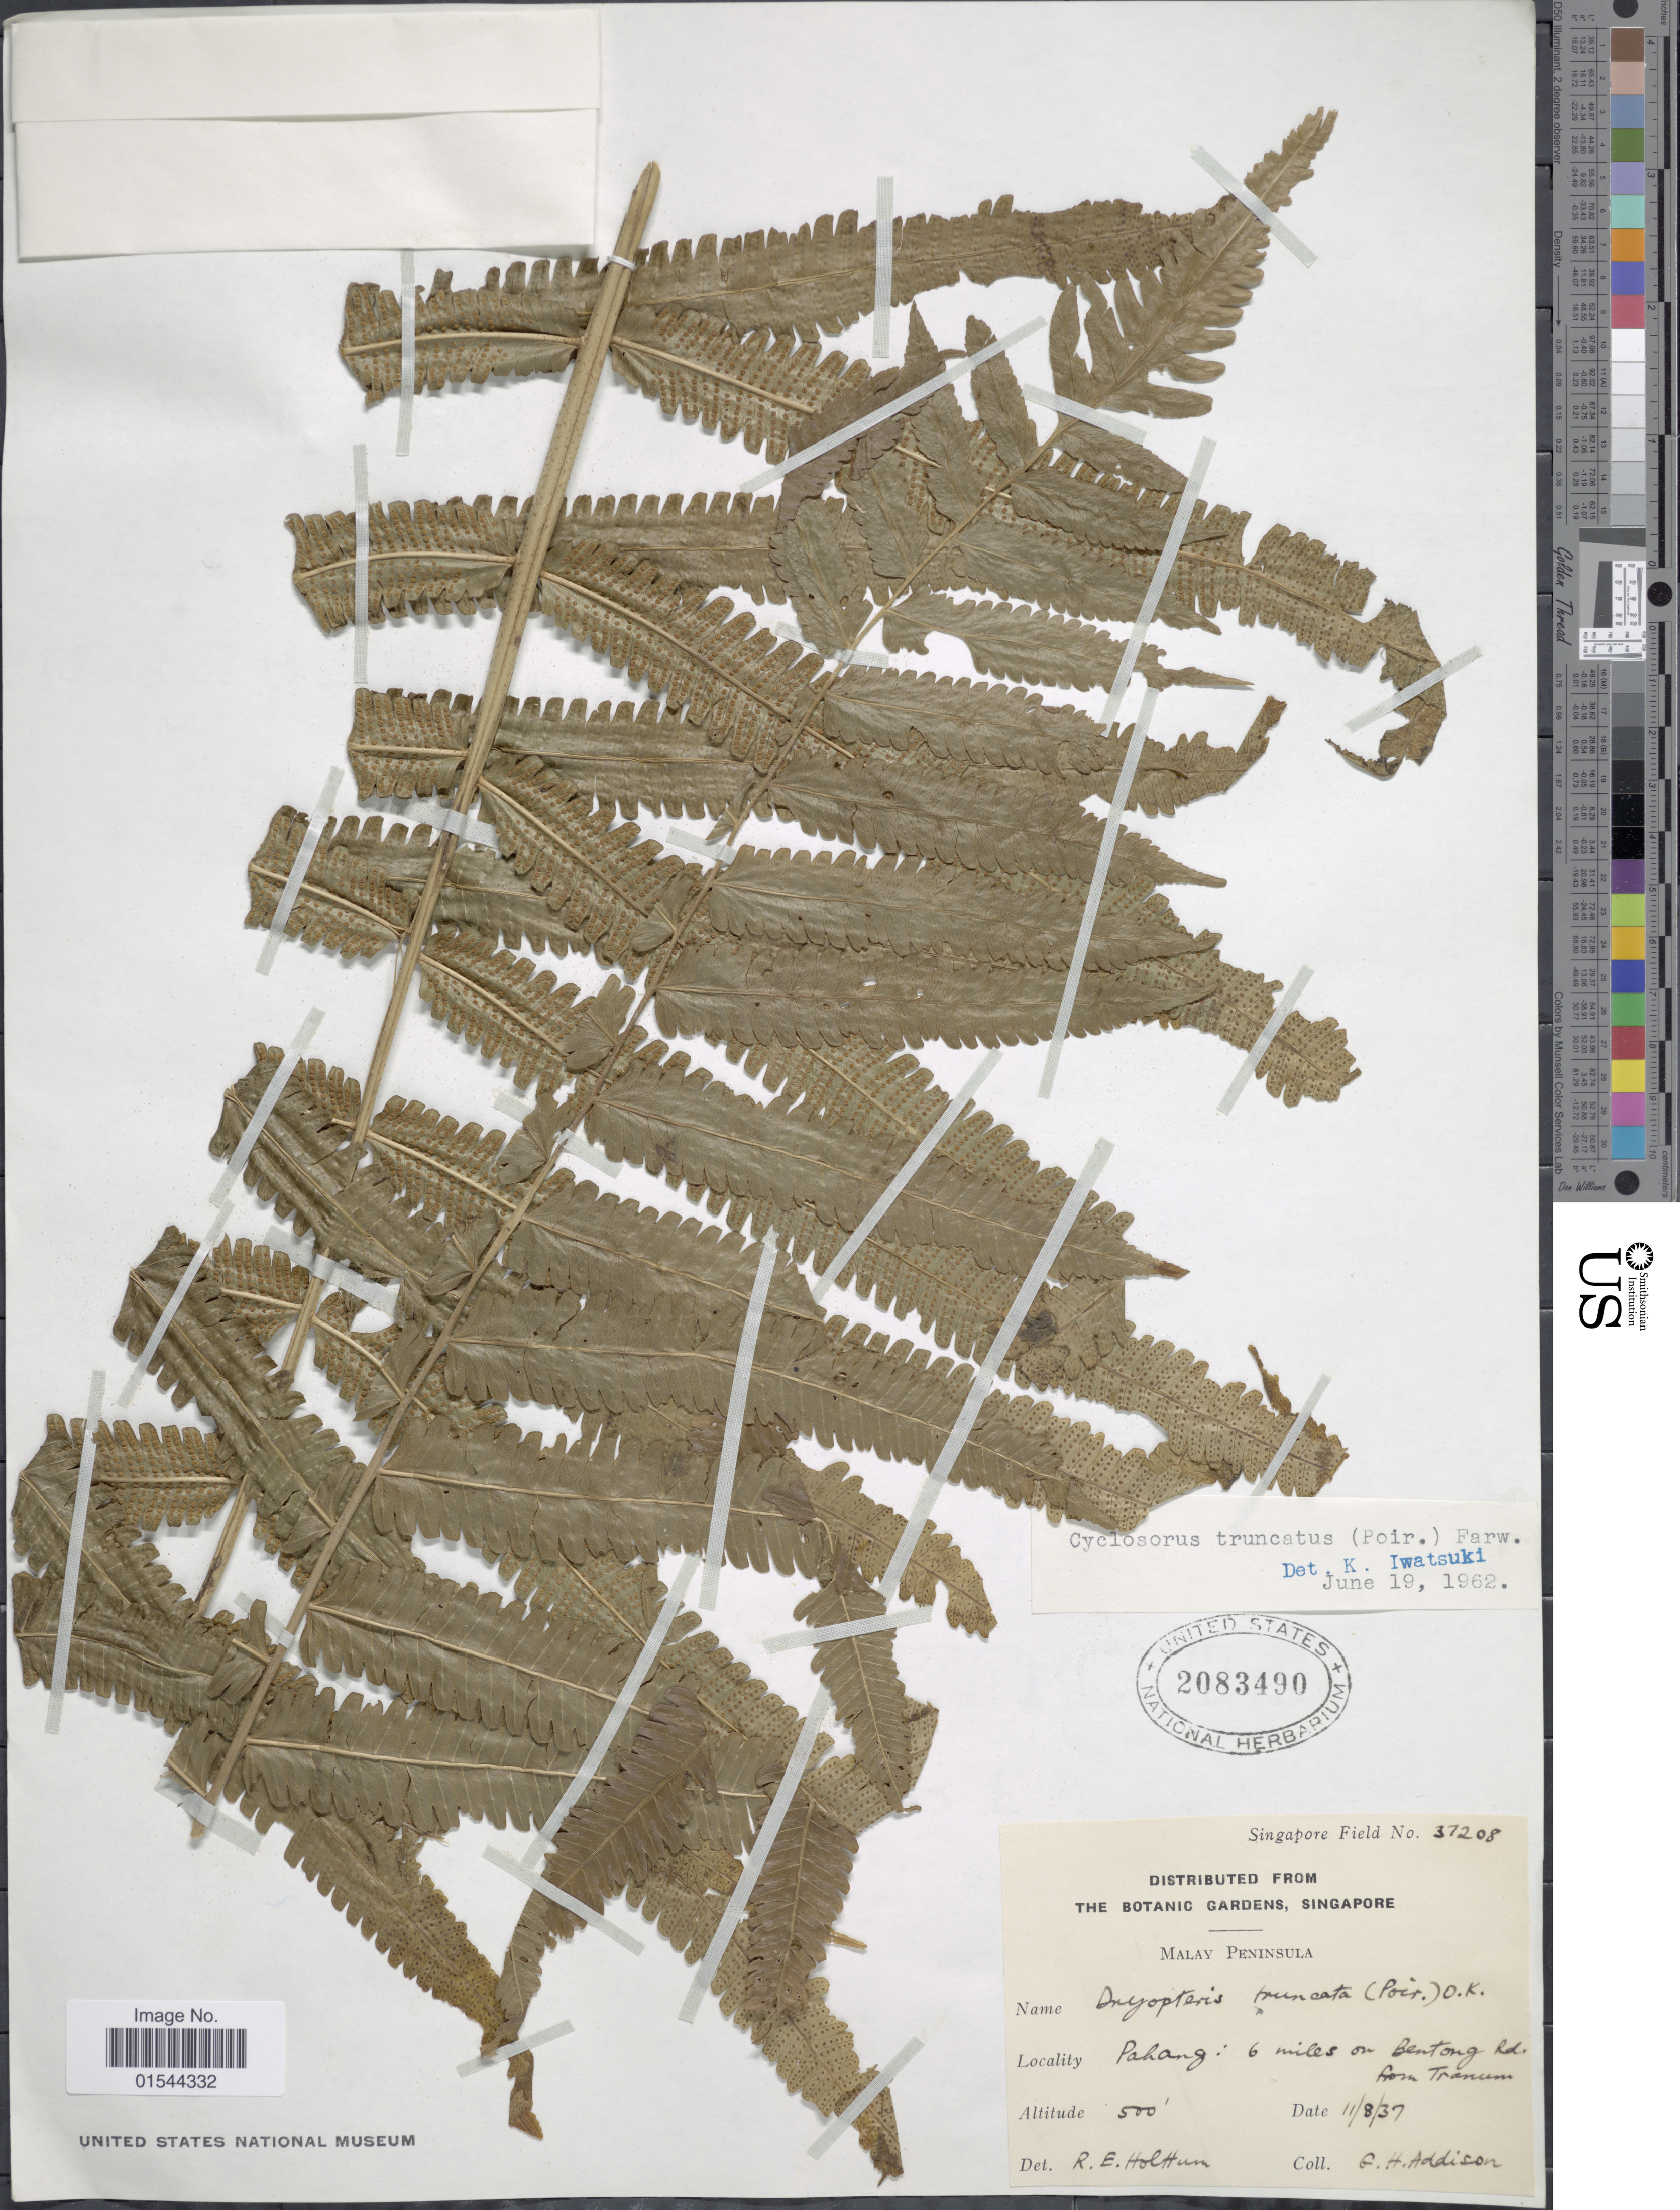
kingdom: Plantae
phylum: Tracheophyta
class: Polypodiopsida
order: Polypodiales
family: Thelypteridaceae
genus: Pneumatopteris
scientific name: Pneumatopteris truncata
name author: (Poir.) Holttum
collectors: G. Addison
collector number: Singapore Field 37208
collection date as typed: Transcribed d/m/y: 11/8/37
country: Malaysia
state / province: Pahang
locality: Malay Peninsula, 6 miles on Bentong Rd from Tranum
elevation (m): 152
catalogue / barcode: US 2083490